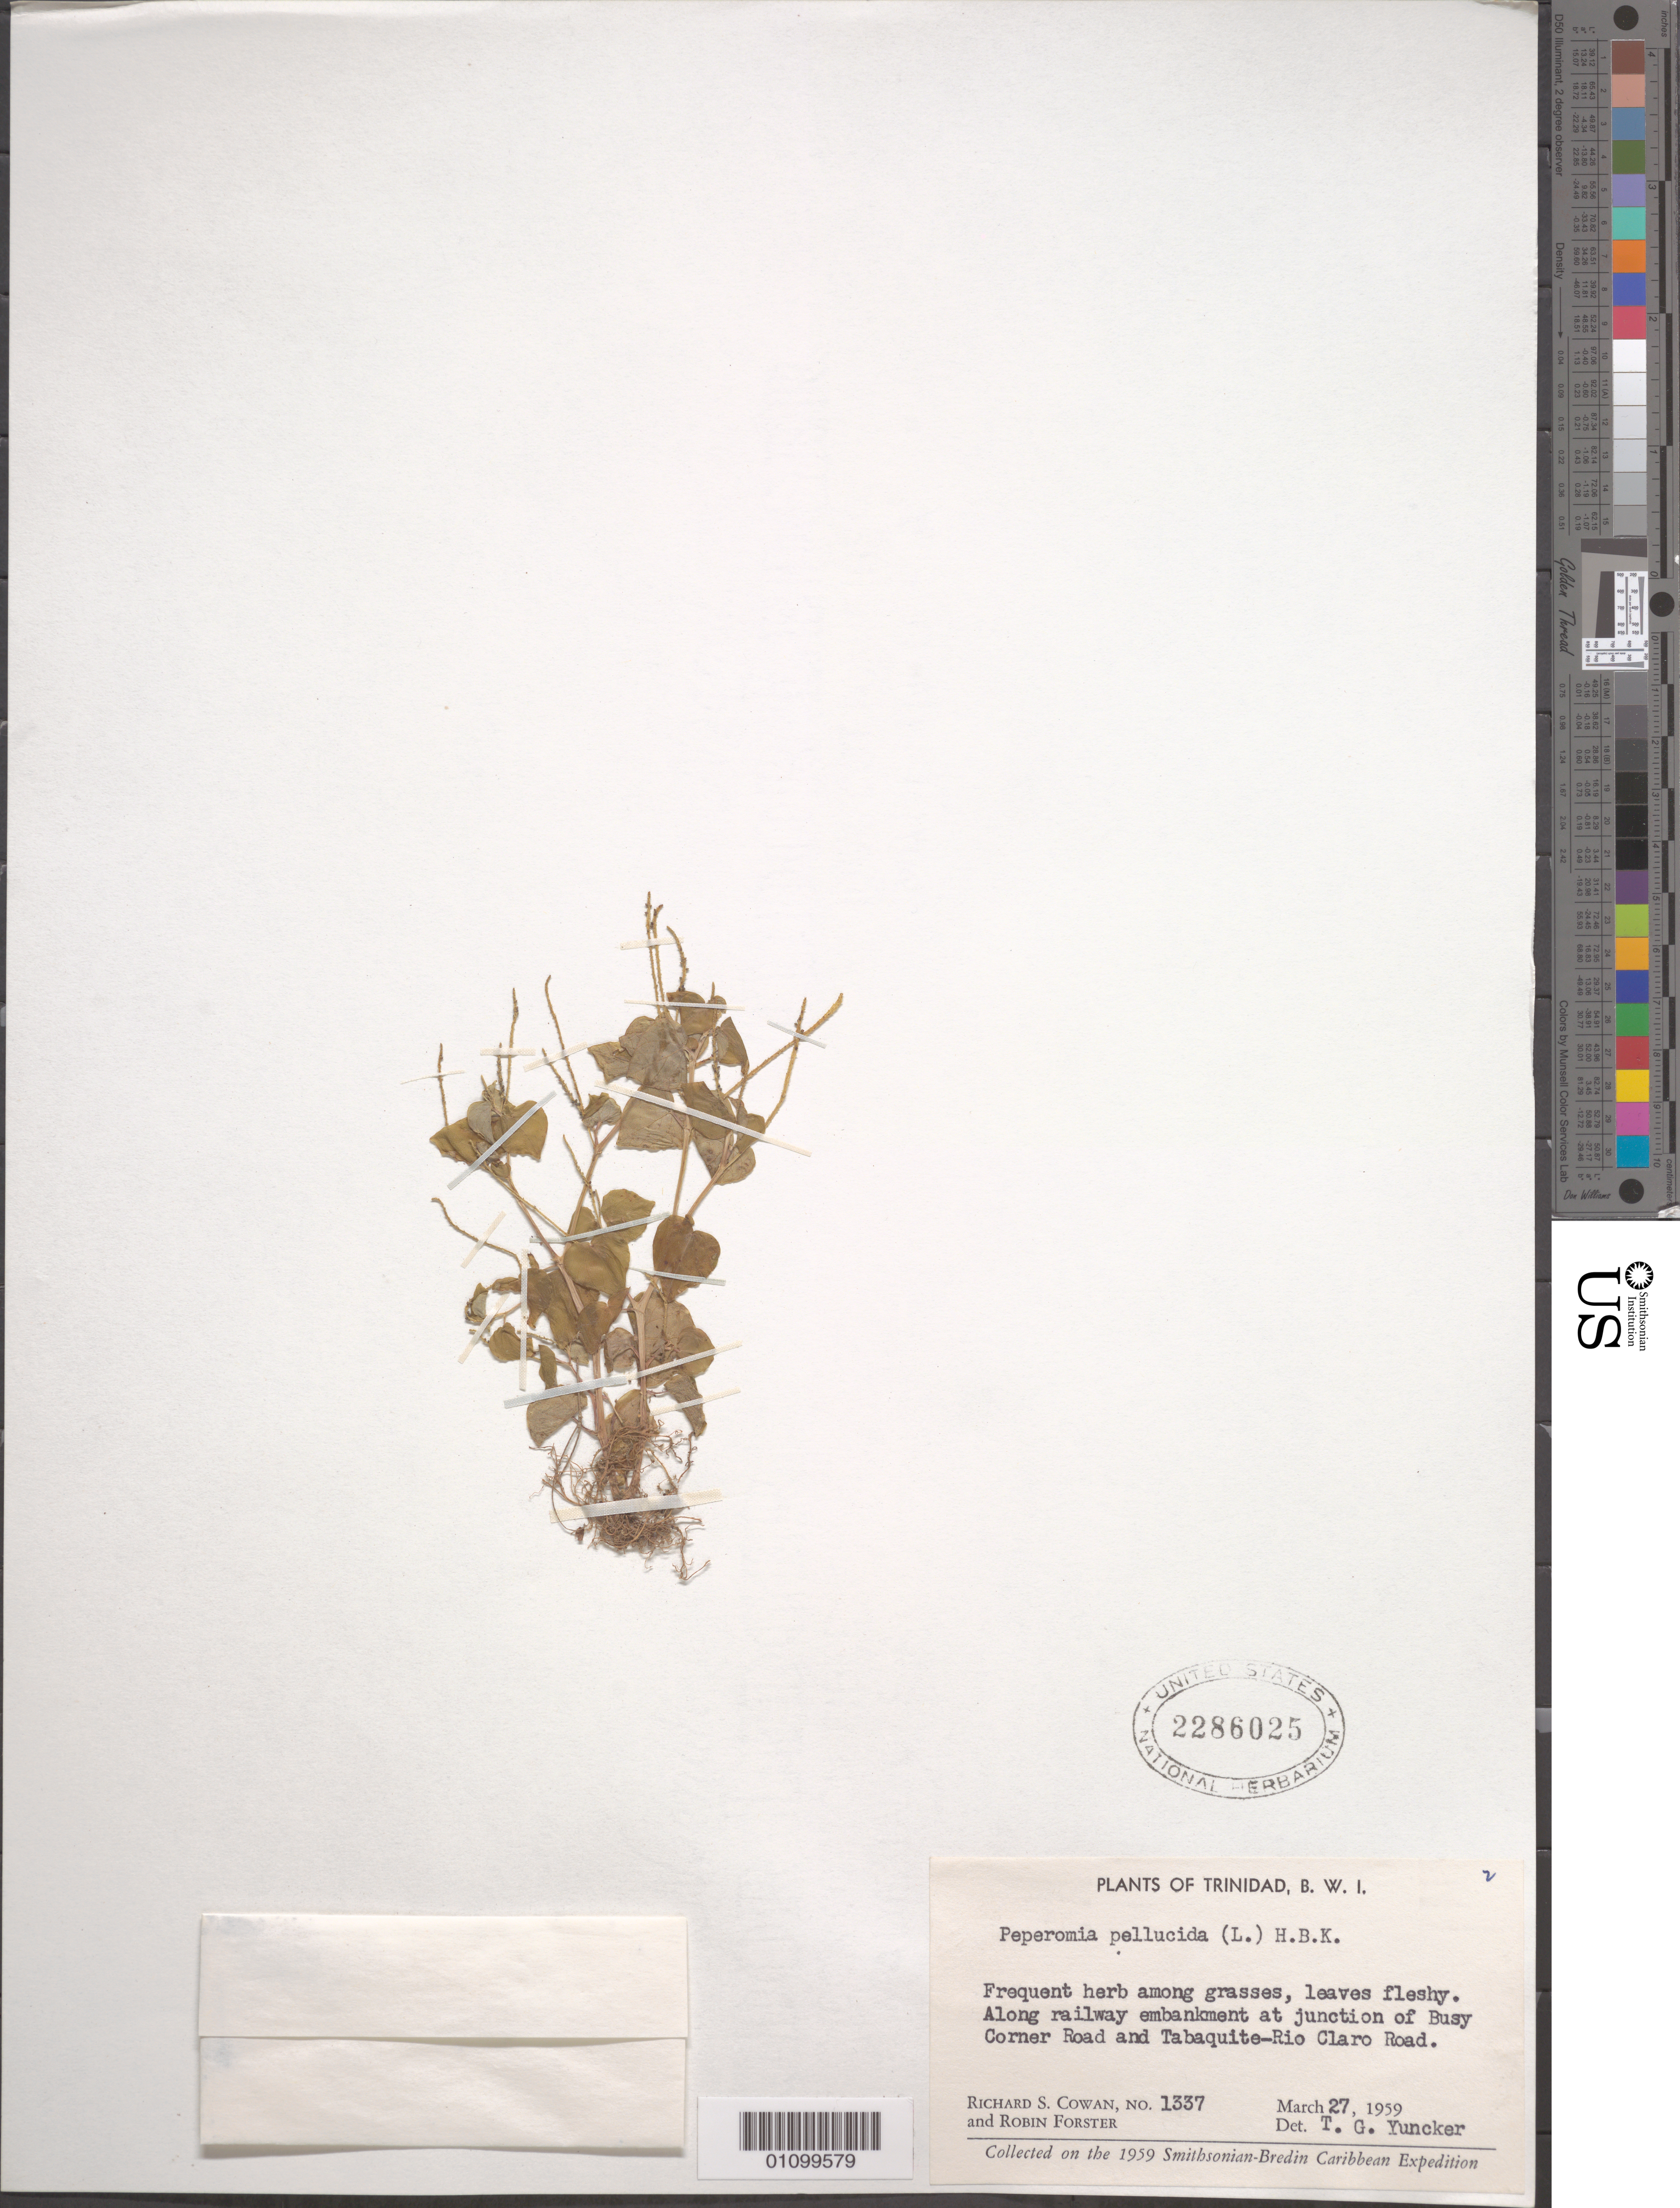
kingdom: Plantae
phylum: Tracheophyta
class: Magnoliopsida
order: Piperales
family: Piperaceae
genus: Peperomia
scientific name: Peperomia pellucida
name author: (L.) Kunth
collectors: R. S. Cowan & R. Forster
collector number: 1337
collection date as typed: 27 Mar 1959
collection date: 1959-03-27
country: Trinidad and Tobago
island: Trinidad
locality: Along railway embankment at junction of Busy Corner Road and Tabaquite-Rio Claro Road.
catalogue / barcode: US 2286025